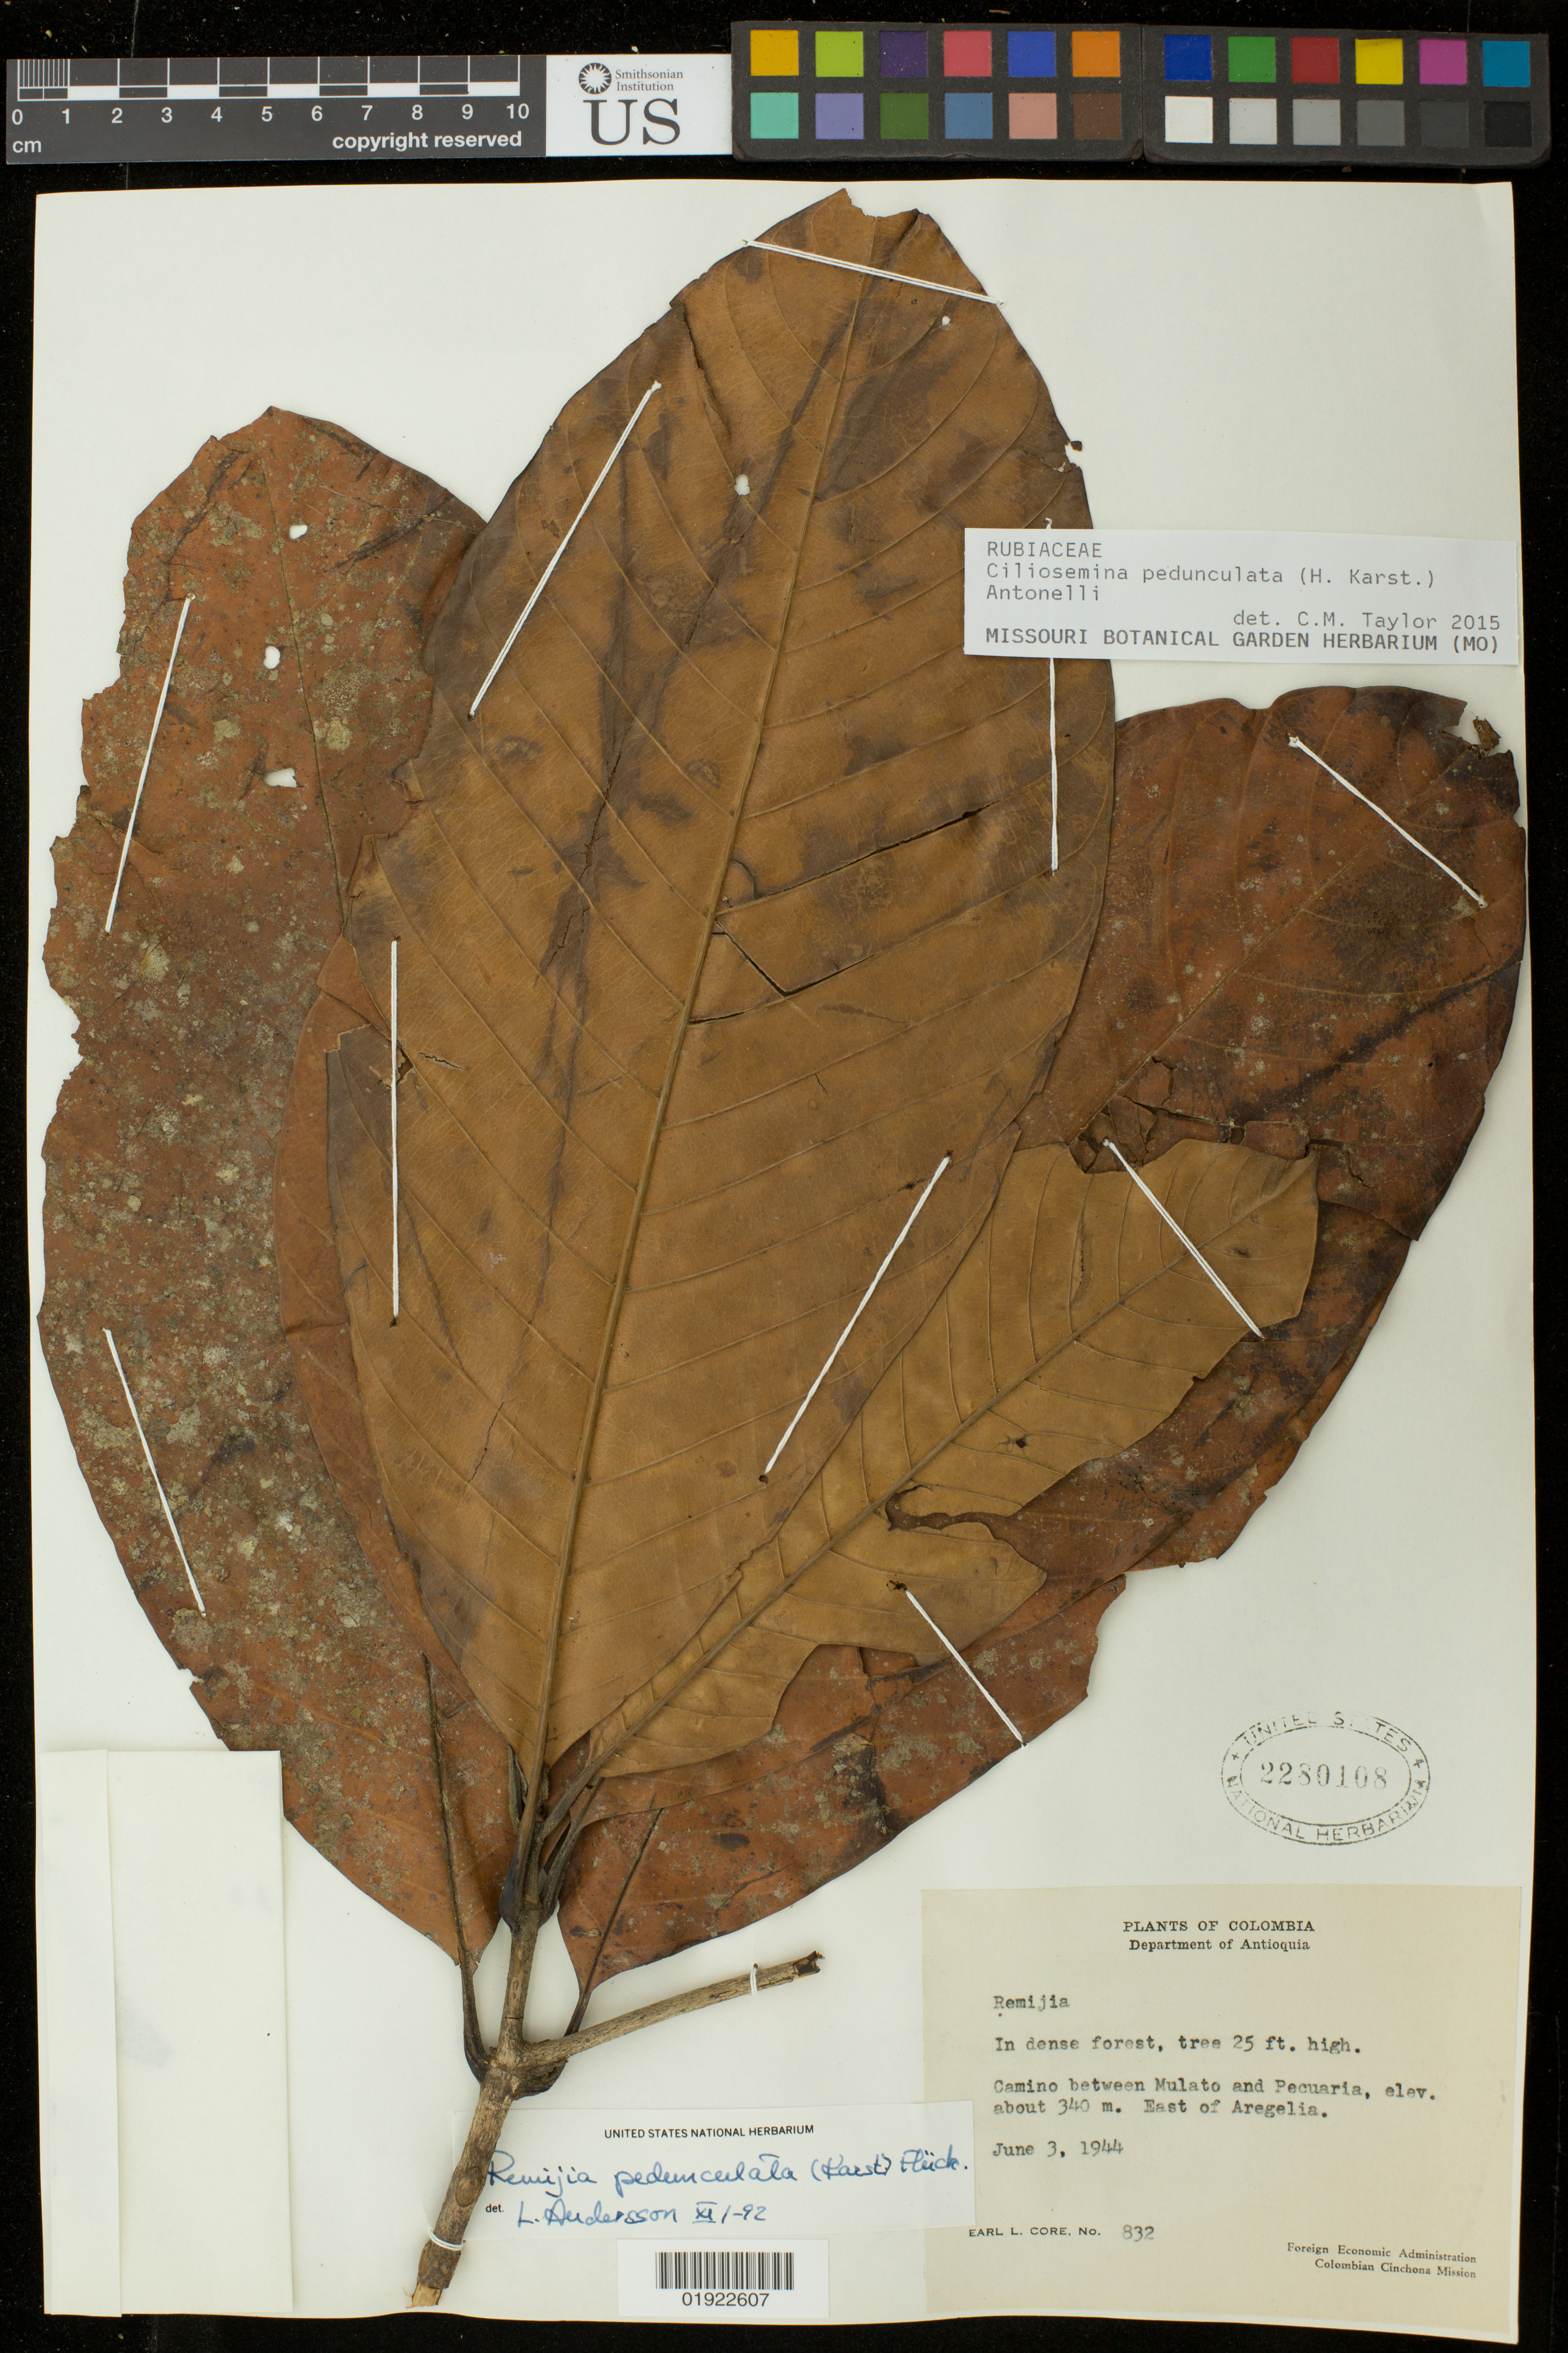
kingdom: Plantae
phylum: Tracheophyta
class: Magnoliopsida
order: Gentianales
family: Rubiaceae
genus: Ciliosemina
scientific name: Ciliosemina pedunculata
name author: (H. Karst.) Antonelli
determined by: Taylor, Charlotte M.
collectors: E. L. Core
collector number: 832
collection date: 1944-06-03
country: Colombia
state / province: Antioquia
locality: Camino between Mulato and Pecuaria. East of Aregelia.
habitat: In dense forest.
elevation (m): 340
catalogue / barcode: US 2280108